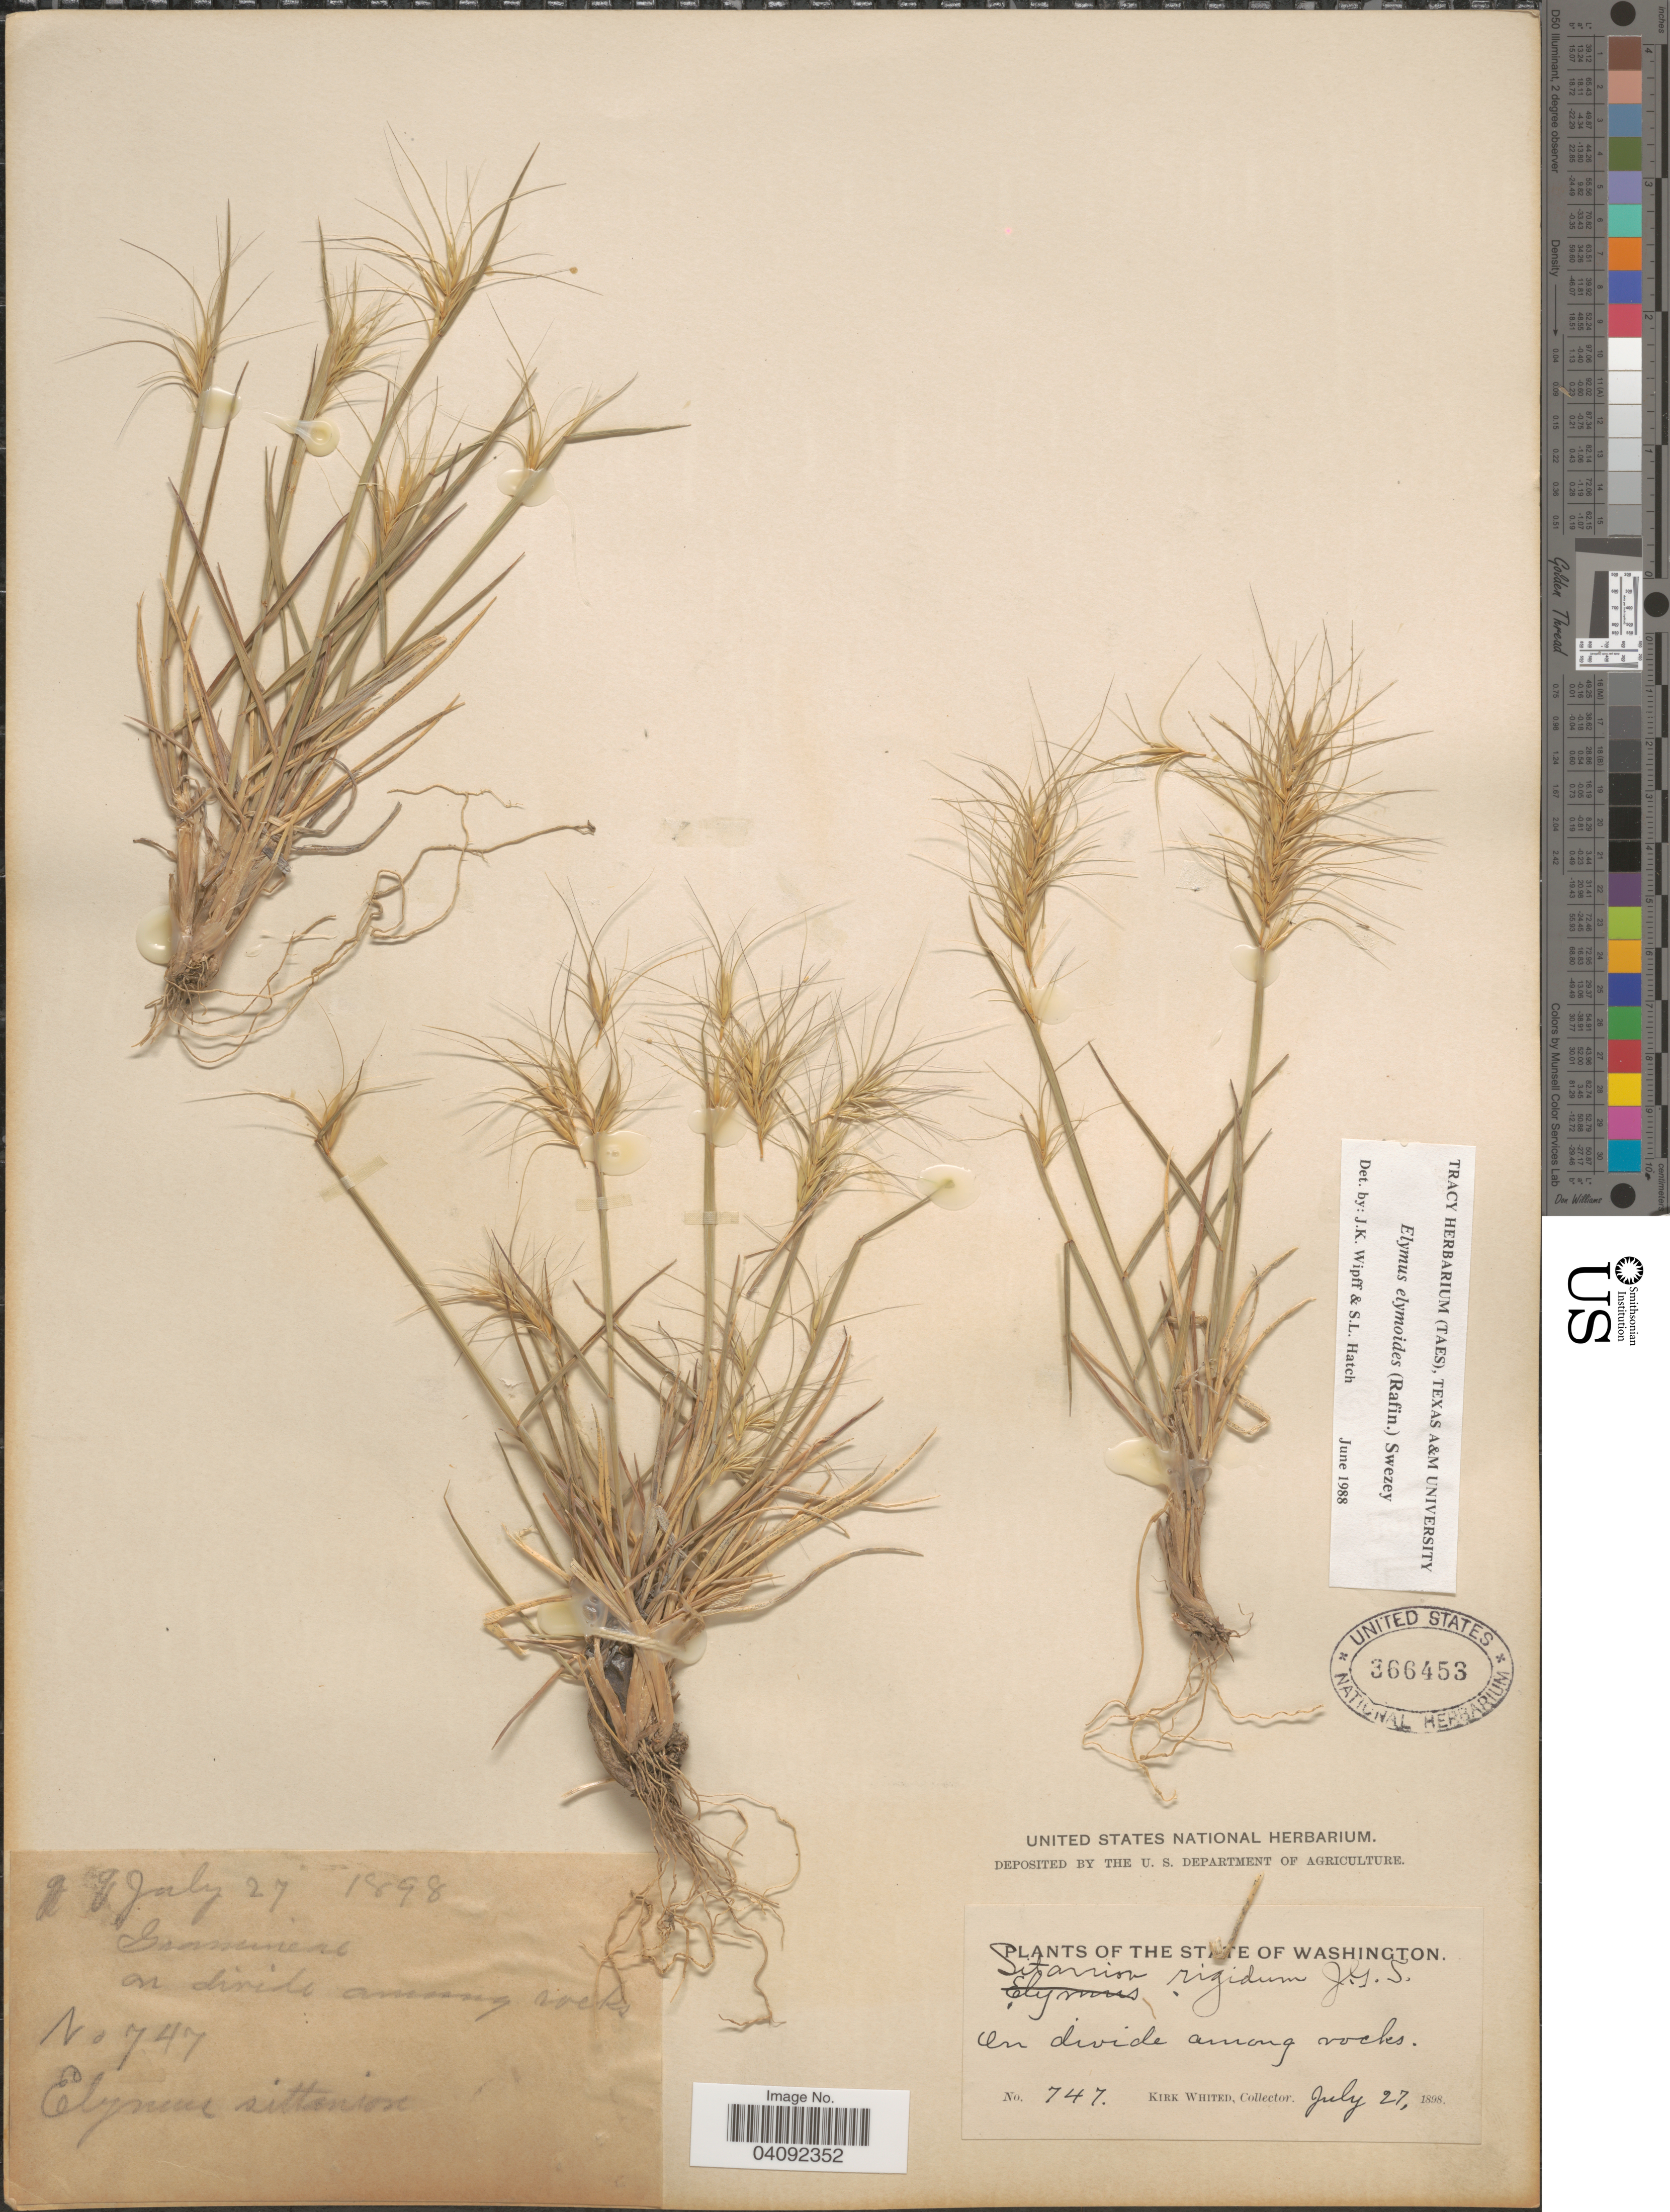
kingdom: Plantae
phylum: Tracheophyta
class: Liliopsida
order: Poales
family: Poaceae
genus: Elymus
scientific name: Elymus elymoides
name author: (Raf.) Swezey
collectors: K. Whited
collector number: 747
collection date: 1898-07-27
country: United States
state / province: Washington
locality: On divide among rocks.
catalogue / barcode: US 366453